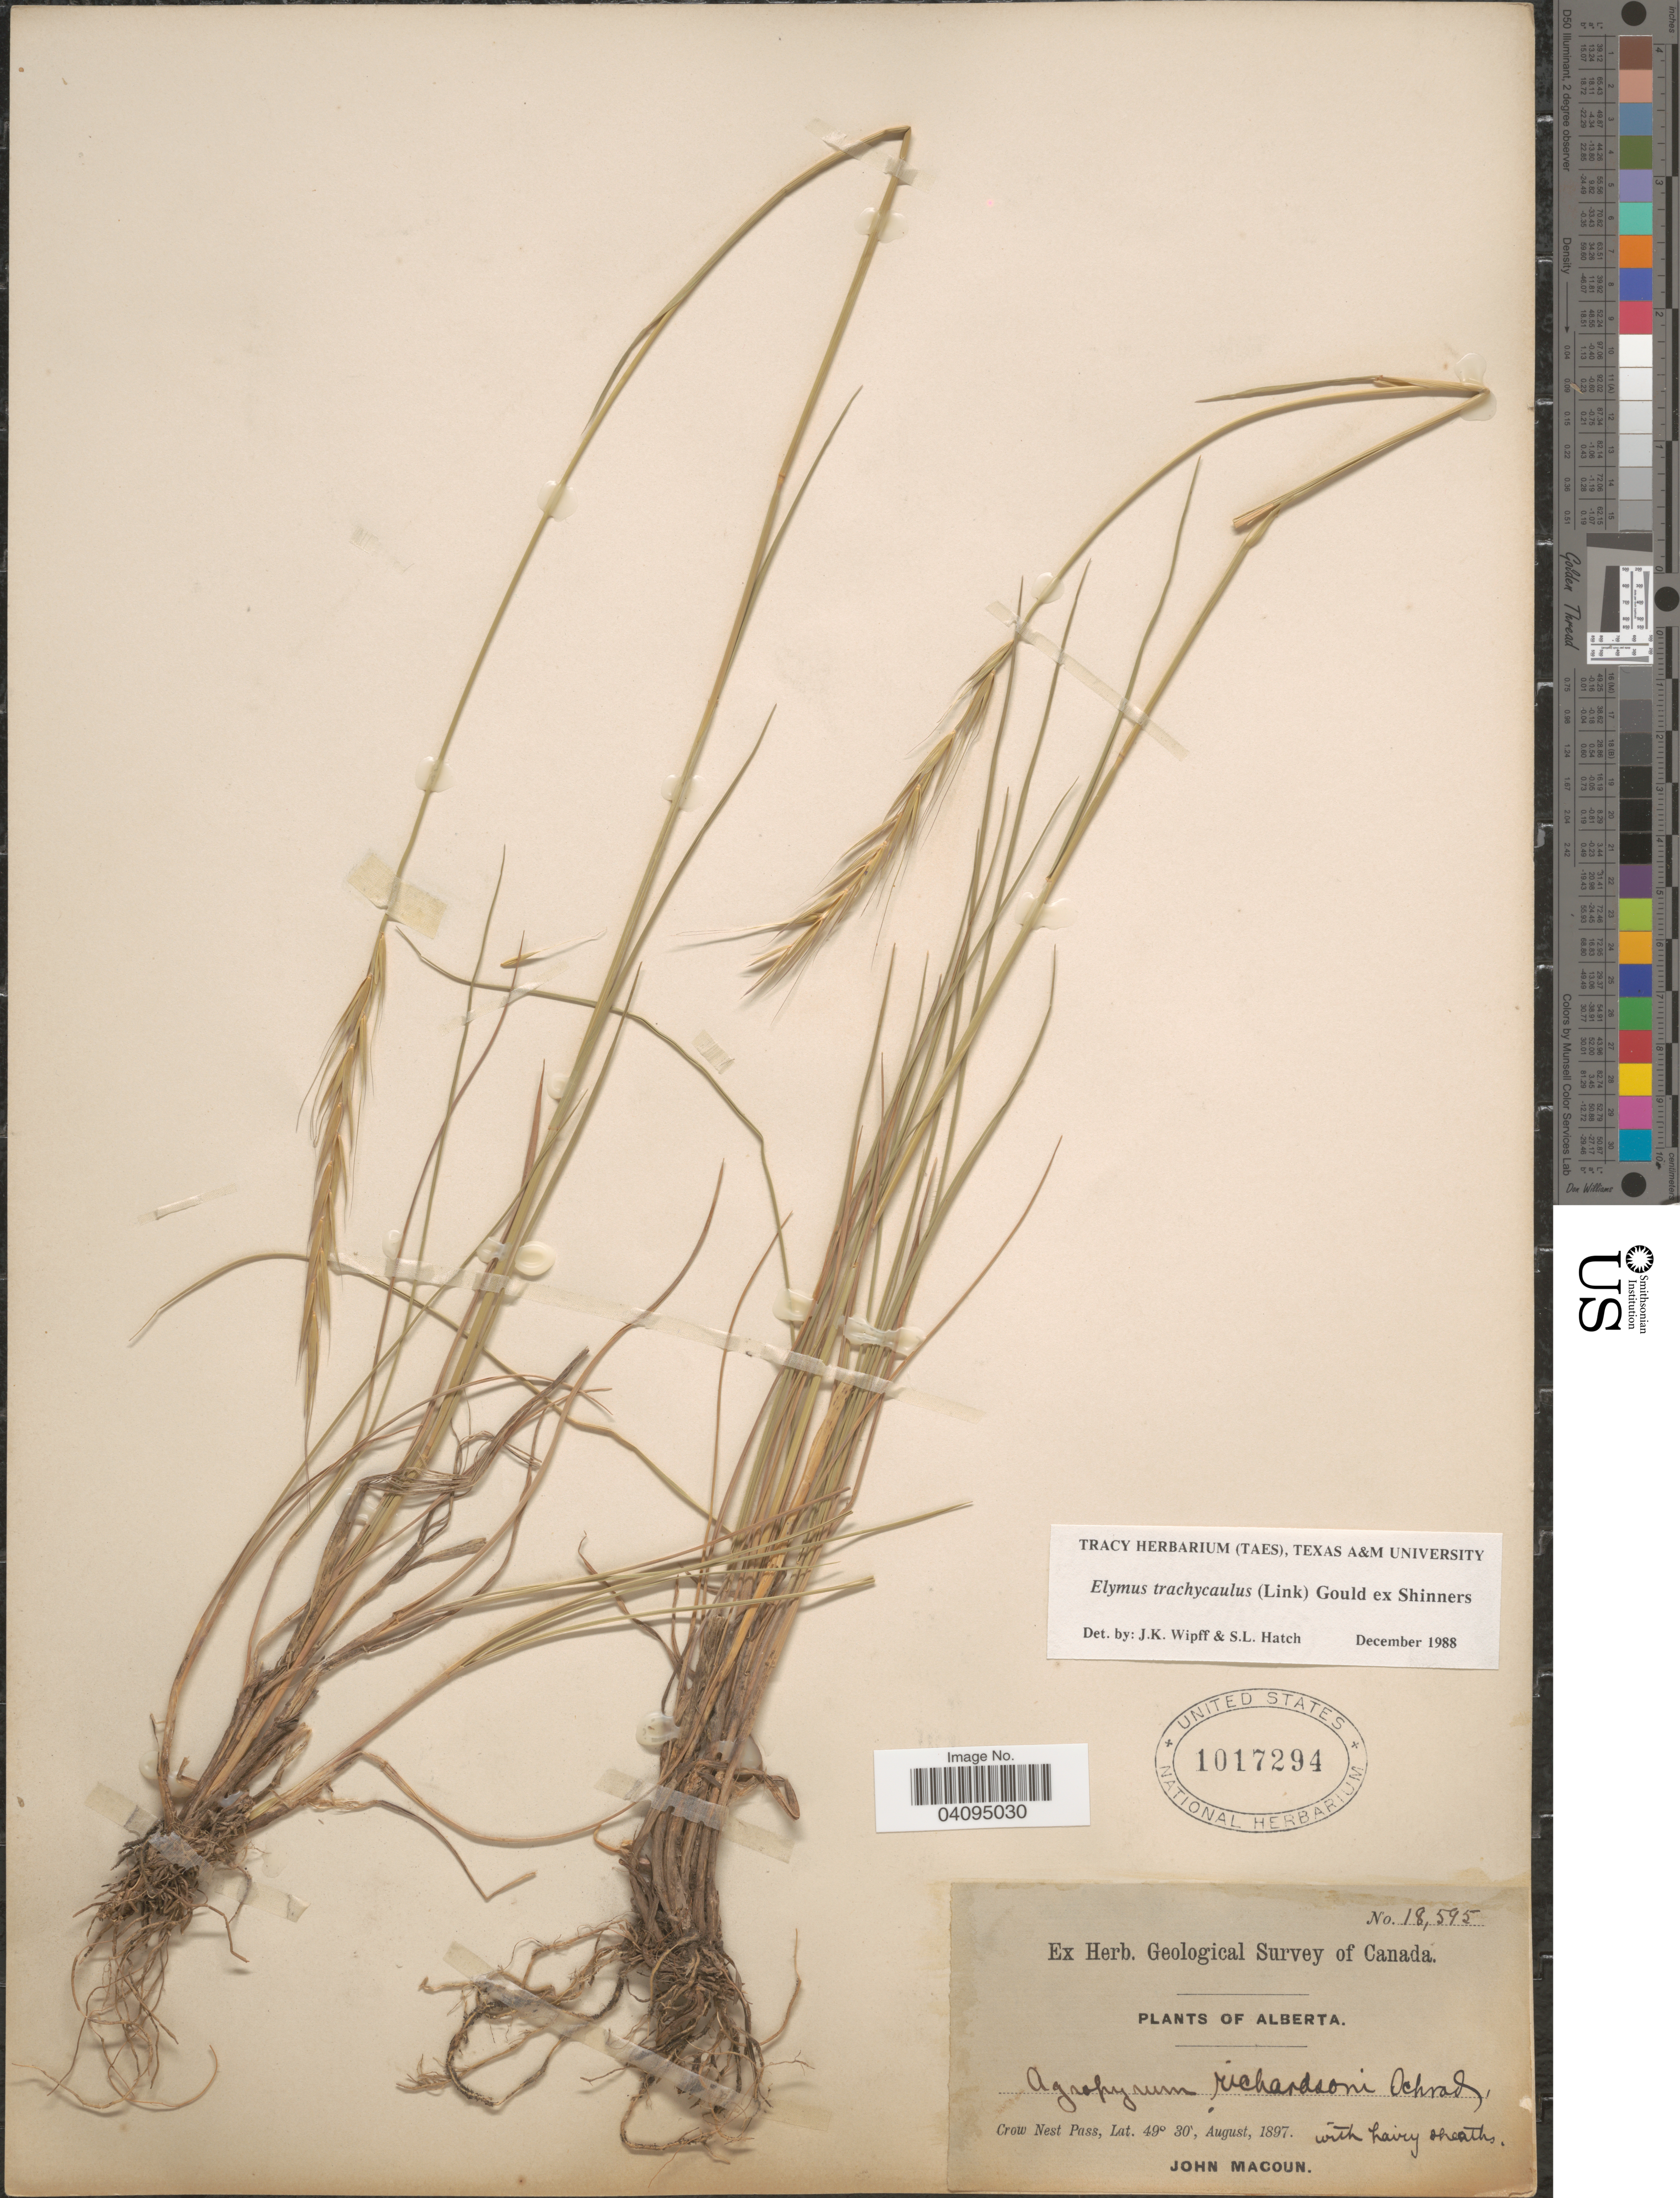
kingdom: Plantae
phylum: Tracheophyta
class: Liliopsida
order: Poales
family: Poaceae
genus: Elymus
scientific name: Elymus trachycaulus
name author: (Link) Gould ex Shinners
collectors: J. Macoun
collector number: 18595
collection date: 1897-08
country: Canada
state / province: Alberta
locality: Geological Survey of Canada. Crow Nest Pass.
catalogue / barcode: US 1017294